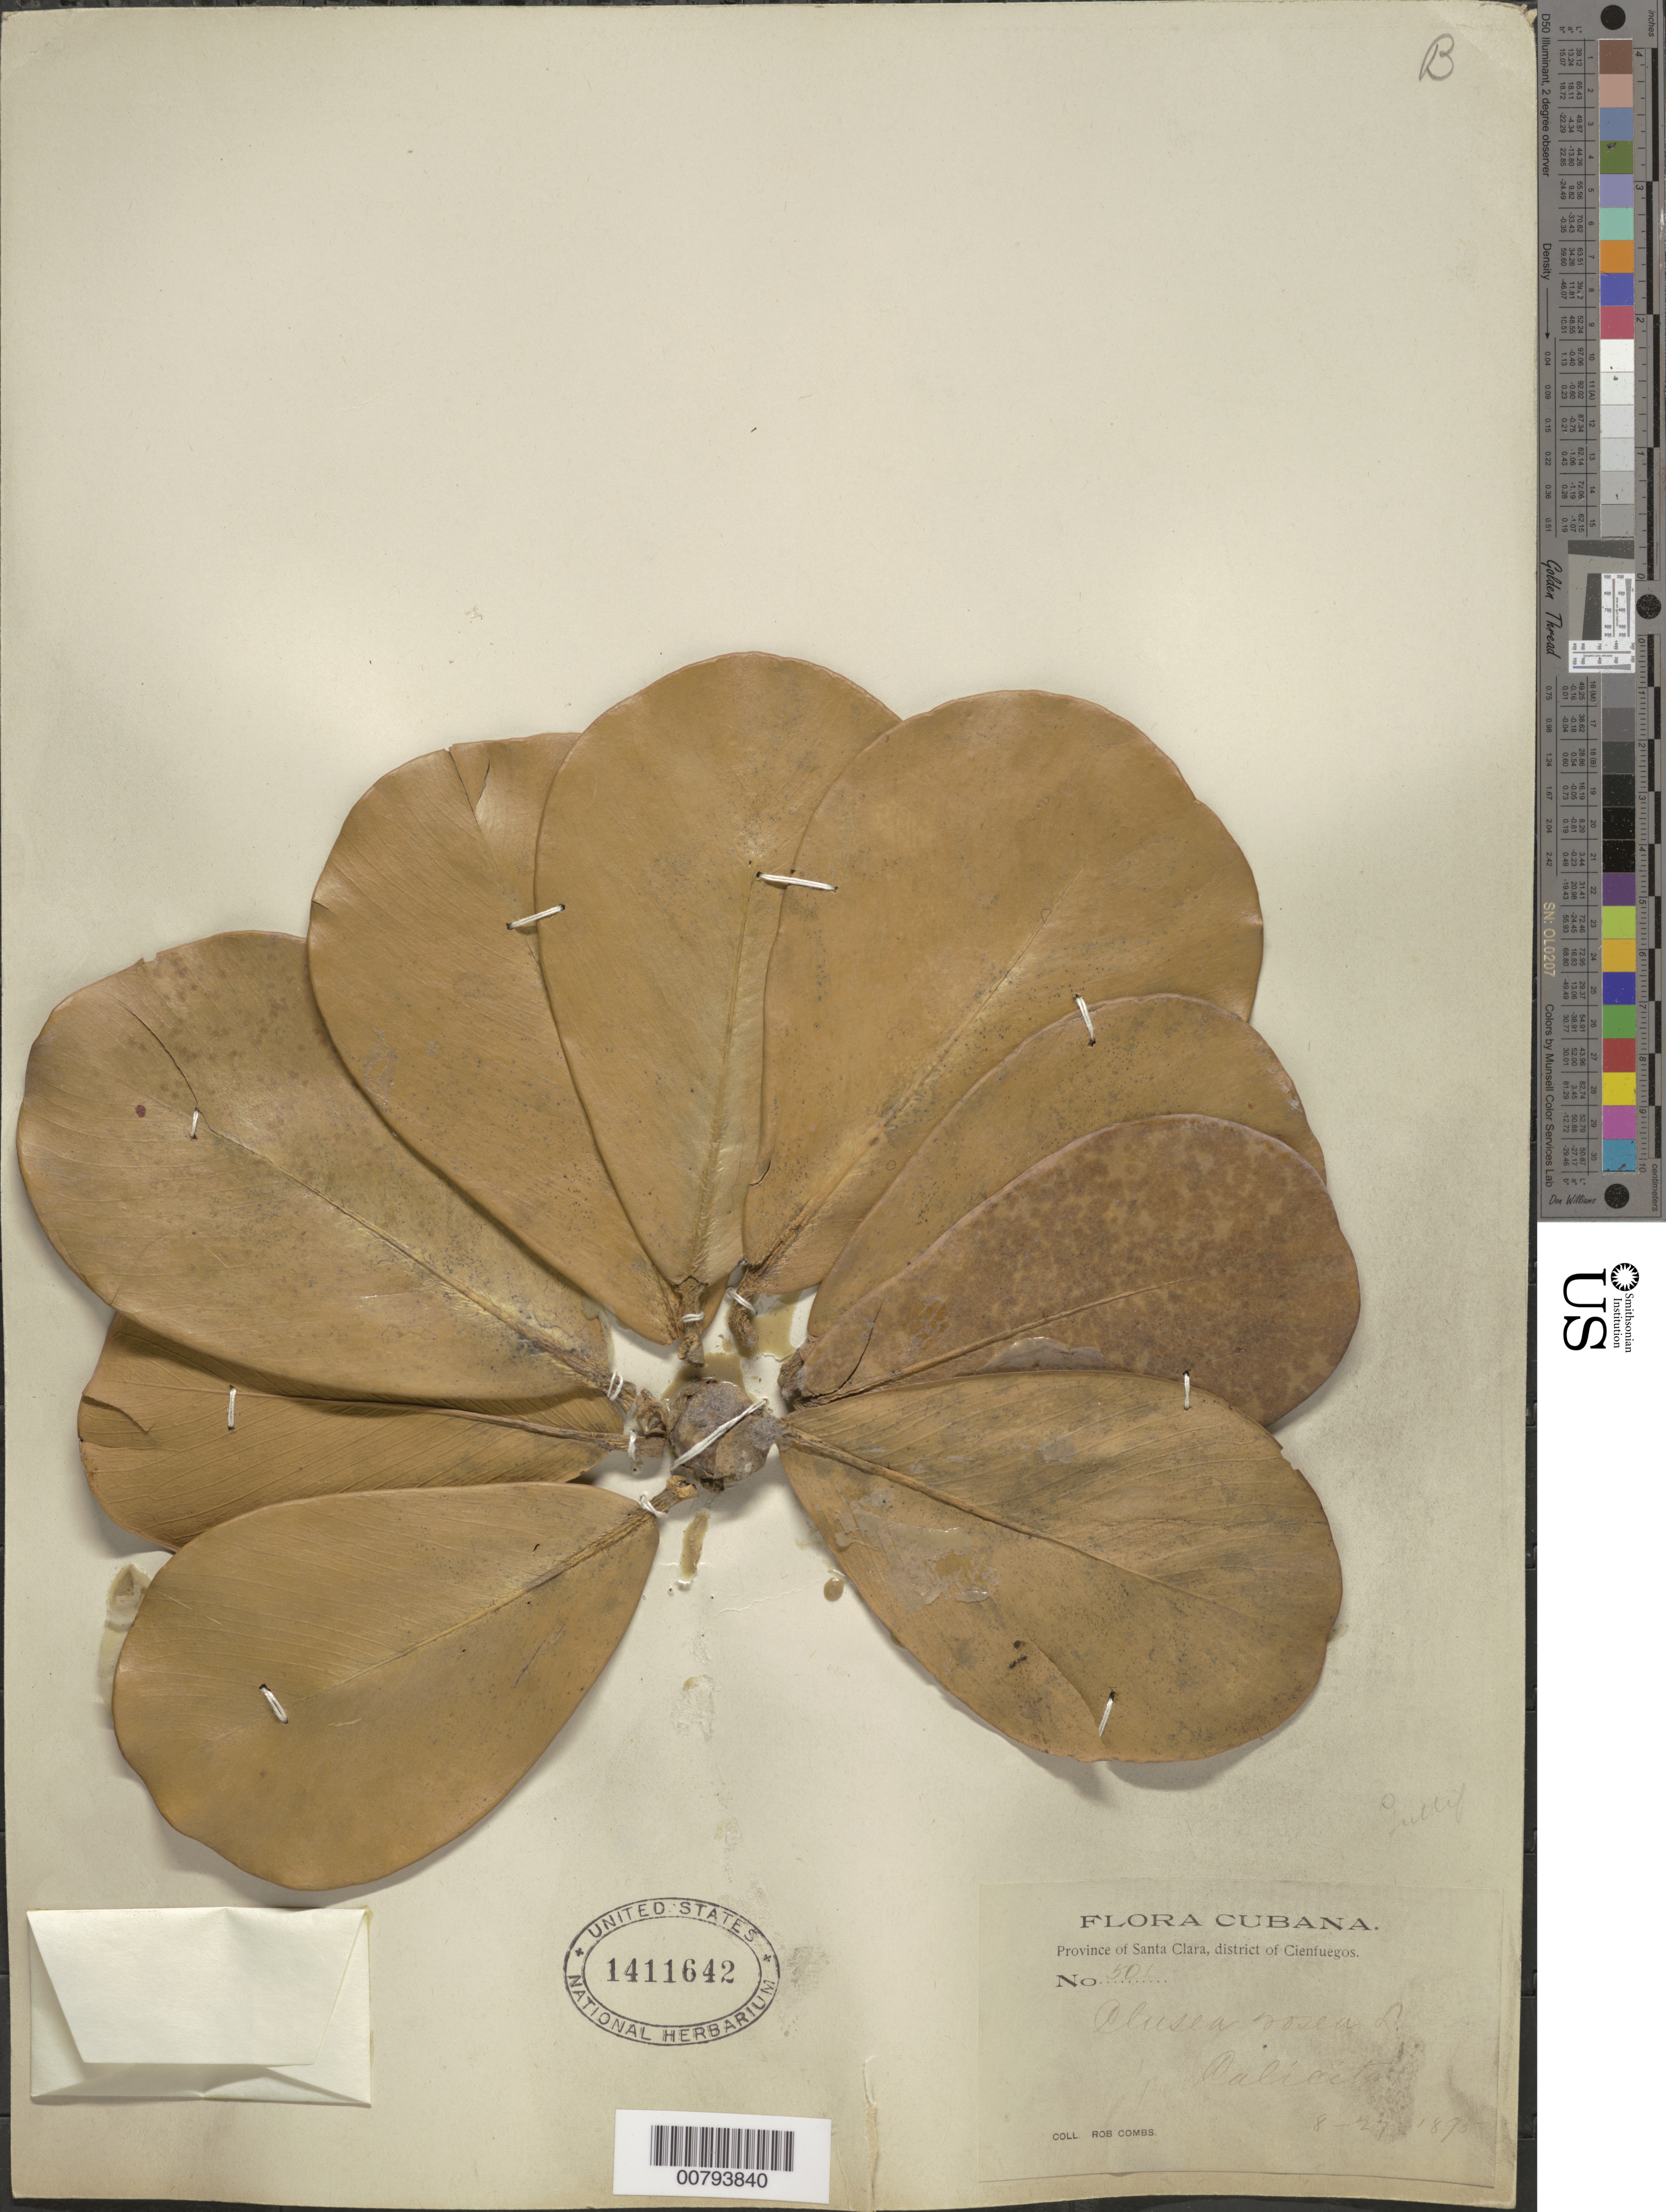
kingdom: Plantae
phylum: Tracheophyta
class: Magnoliopsida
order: Malpighiales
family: Clusiaceae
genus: Clusia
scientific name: Clusia rosea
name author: Jacq.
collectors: R. Combs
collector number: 501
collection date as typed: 27 Aug 1895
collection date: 1895-08-27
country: Cuba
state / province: Cienfuegos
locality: Province of Santa Clara, district of Cienfuegos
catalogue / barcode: US 1411642